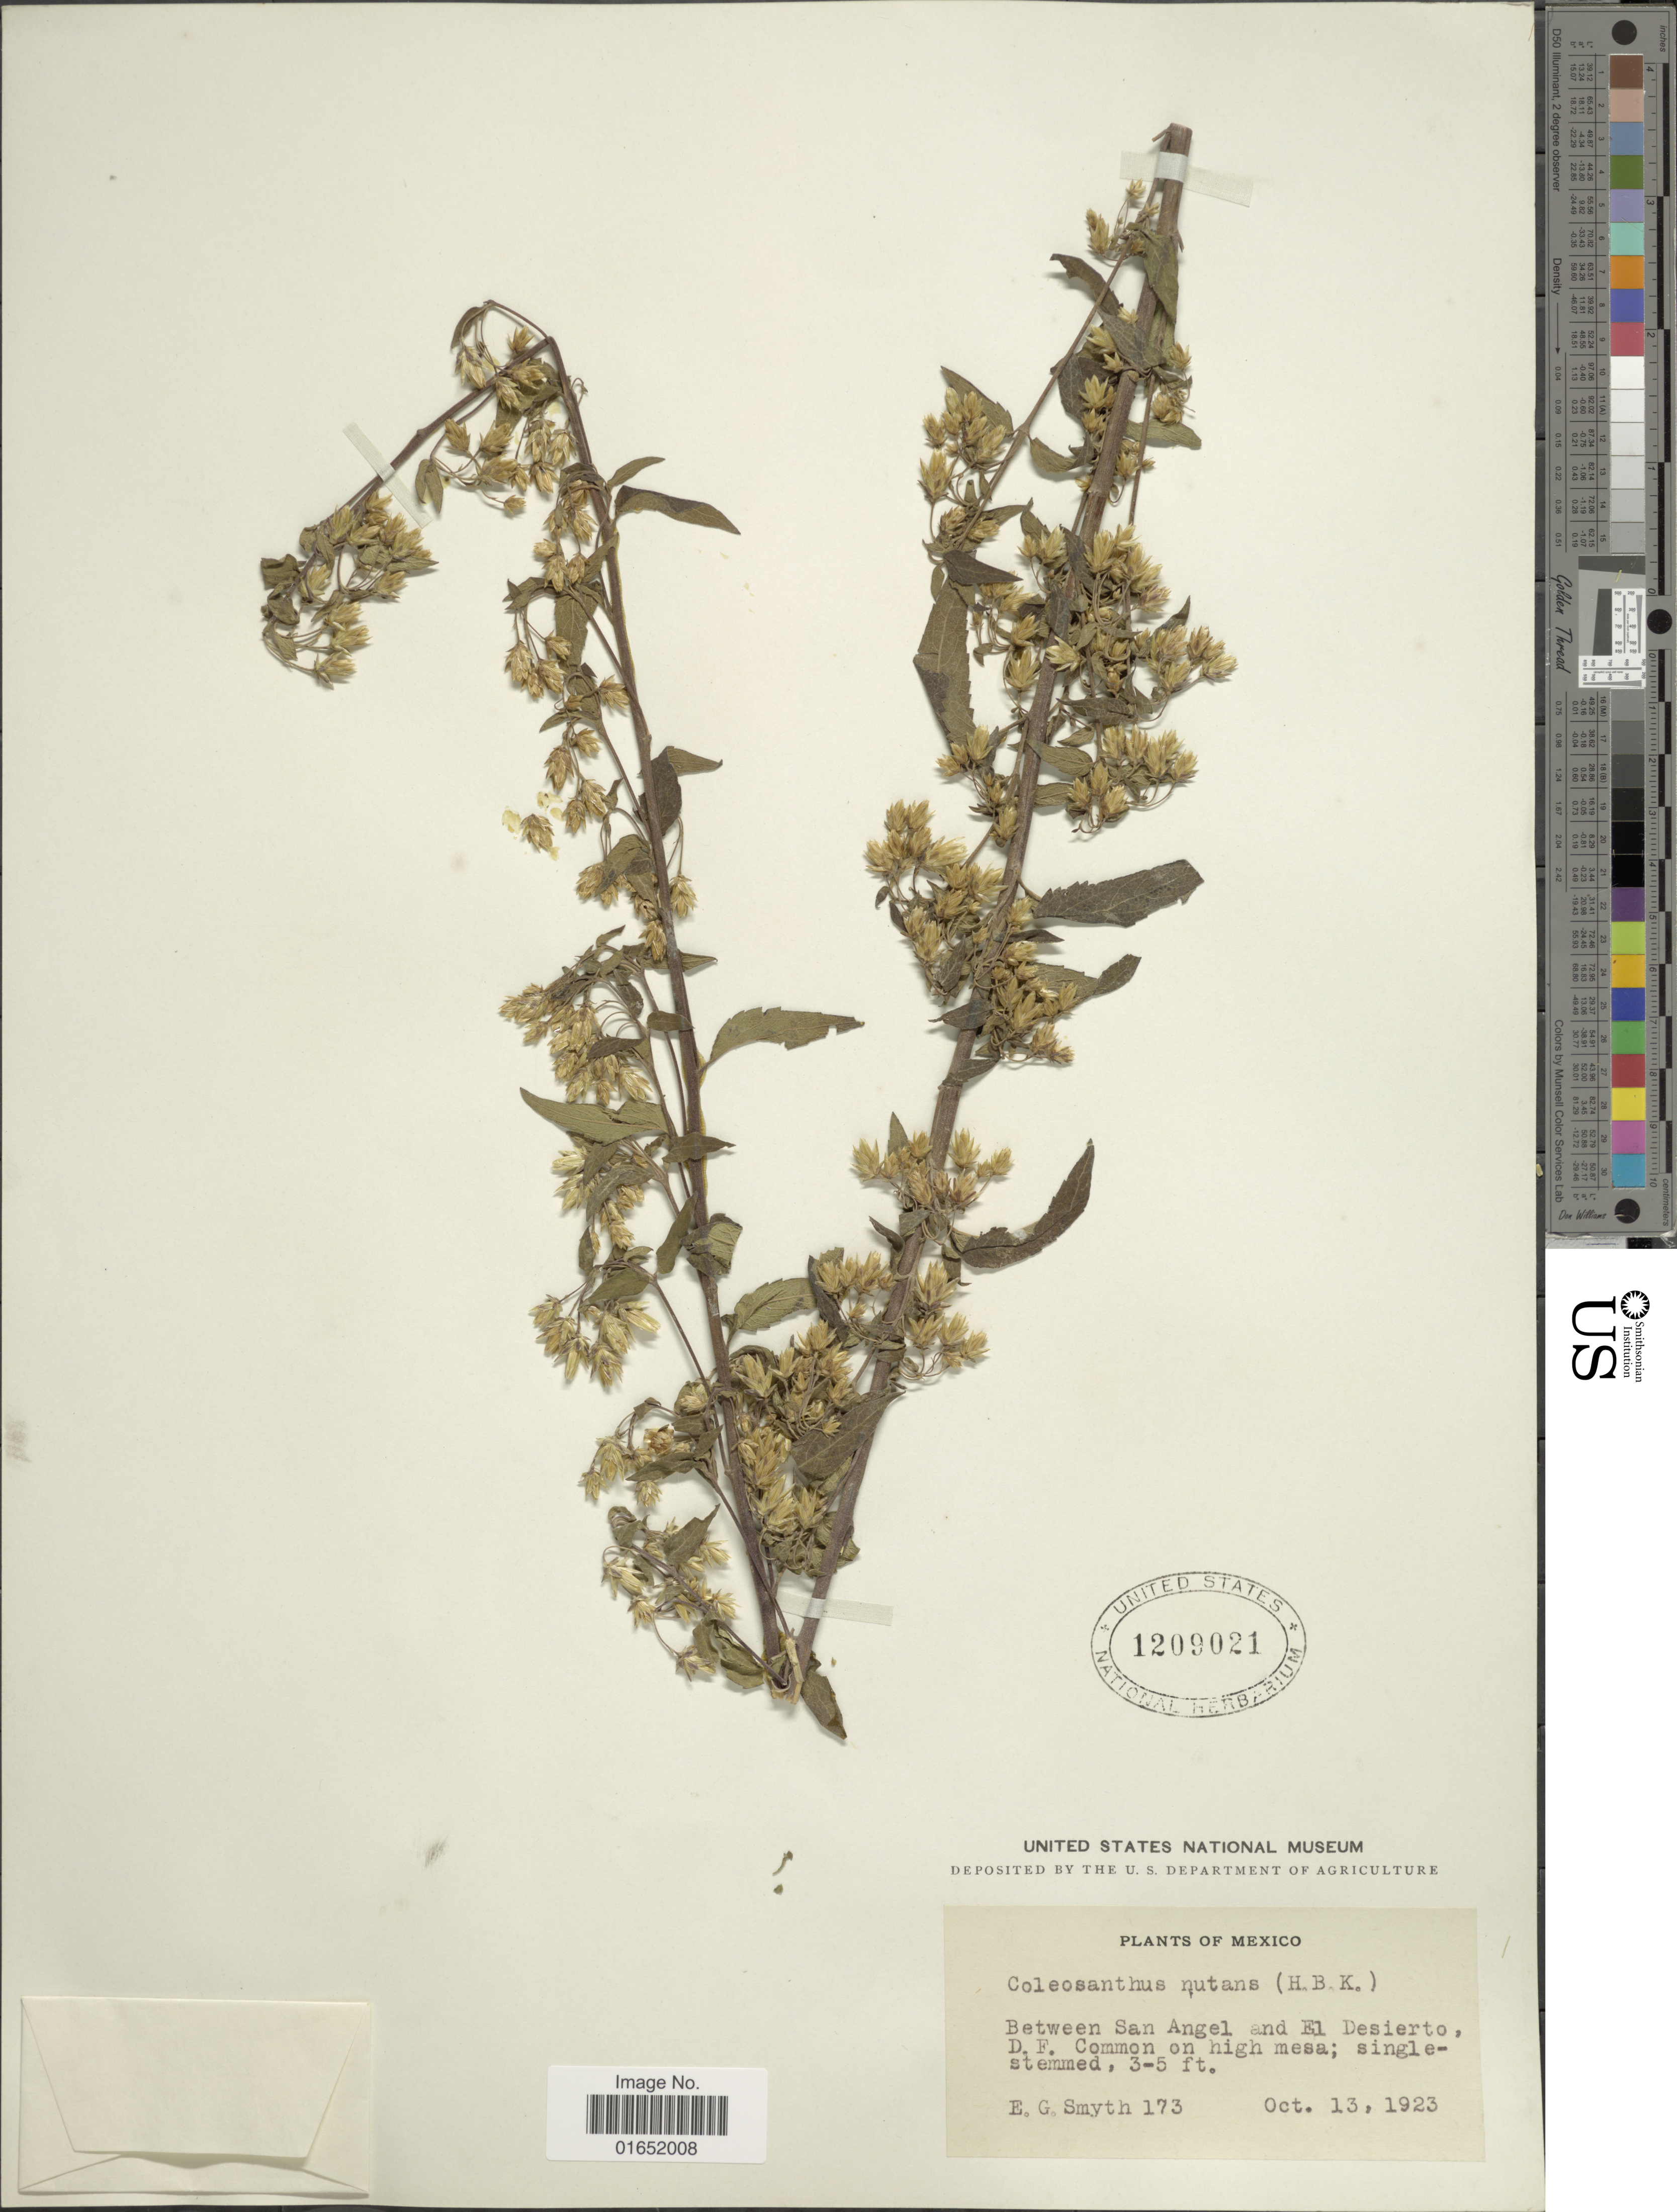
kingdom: Plantae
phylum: Tracheophyta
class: Magnoliopsida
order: Asterales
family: Asteraceae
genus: Brickellia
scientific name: Brickellia nutanticeps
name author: S.F. Blake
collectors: E. Smyth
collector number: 173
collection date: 1923-10-13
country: Mexico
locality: Between San Angel and El Desierto, D.F.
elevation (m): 1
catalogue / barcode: US 1209021